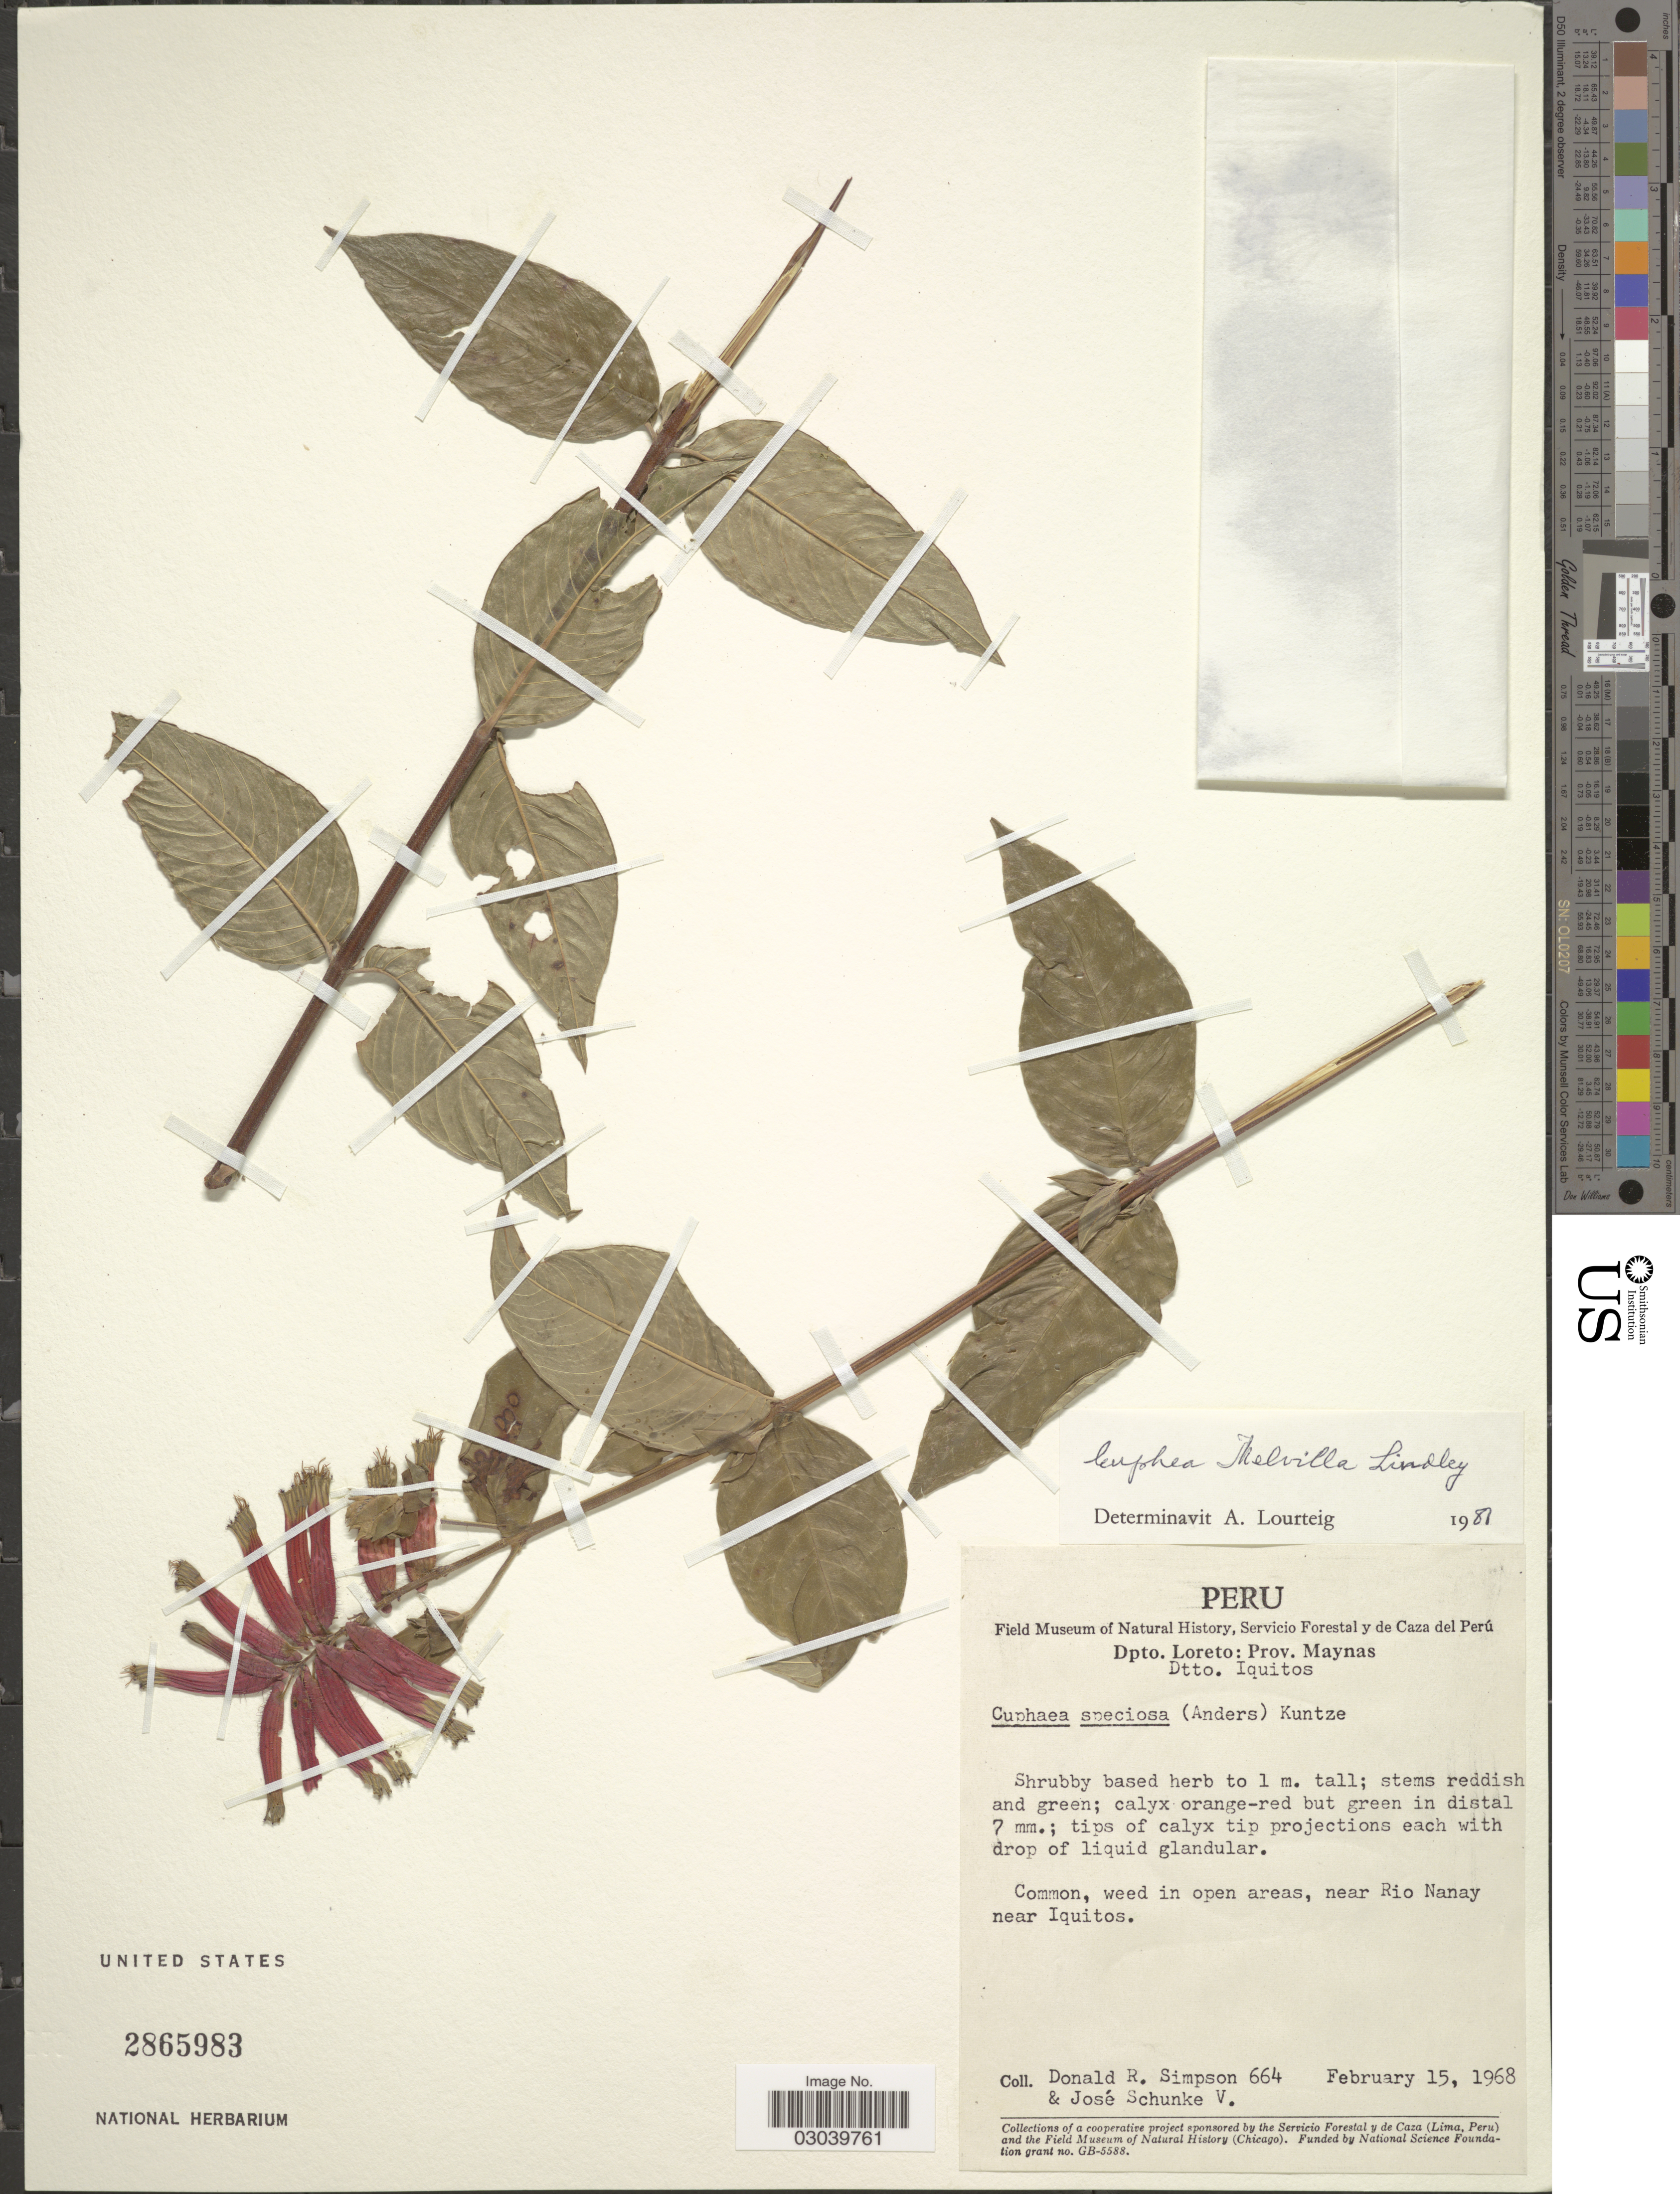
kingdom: Plantae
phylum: Tracheophyta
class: Magnoliopsida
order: Myrtales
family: Lythraceae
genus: Cuphea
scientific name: Cuphea melvilla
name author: Lindl.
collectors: D. R. Simpson & J. Schunke Vigo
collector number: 664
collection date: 1968-02-15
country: Peru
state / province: Loreto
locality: Dpto. Loreto, Prov. Maynas. Dtto. Iquitos. Common, weed in open areas, near Rio Nanay near Iquitos.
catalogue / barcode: US 2865983